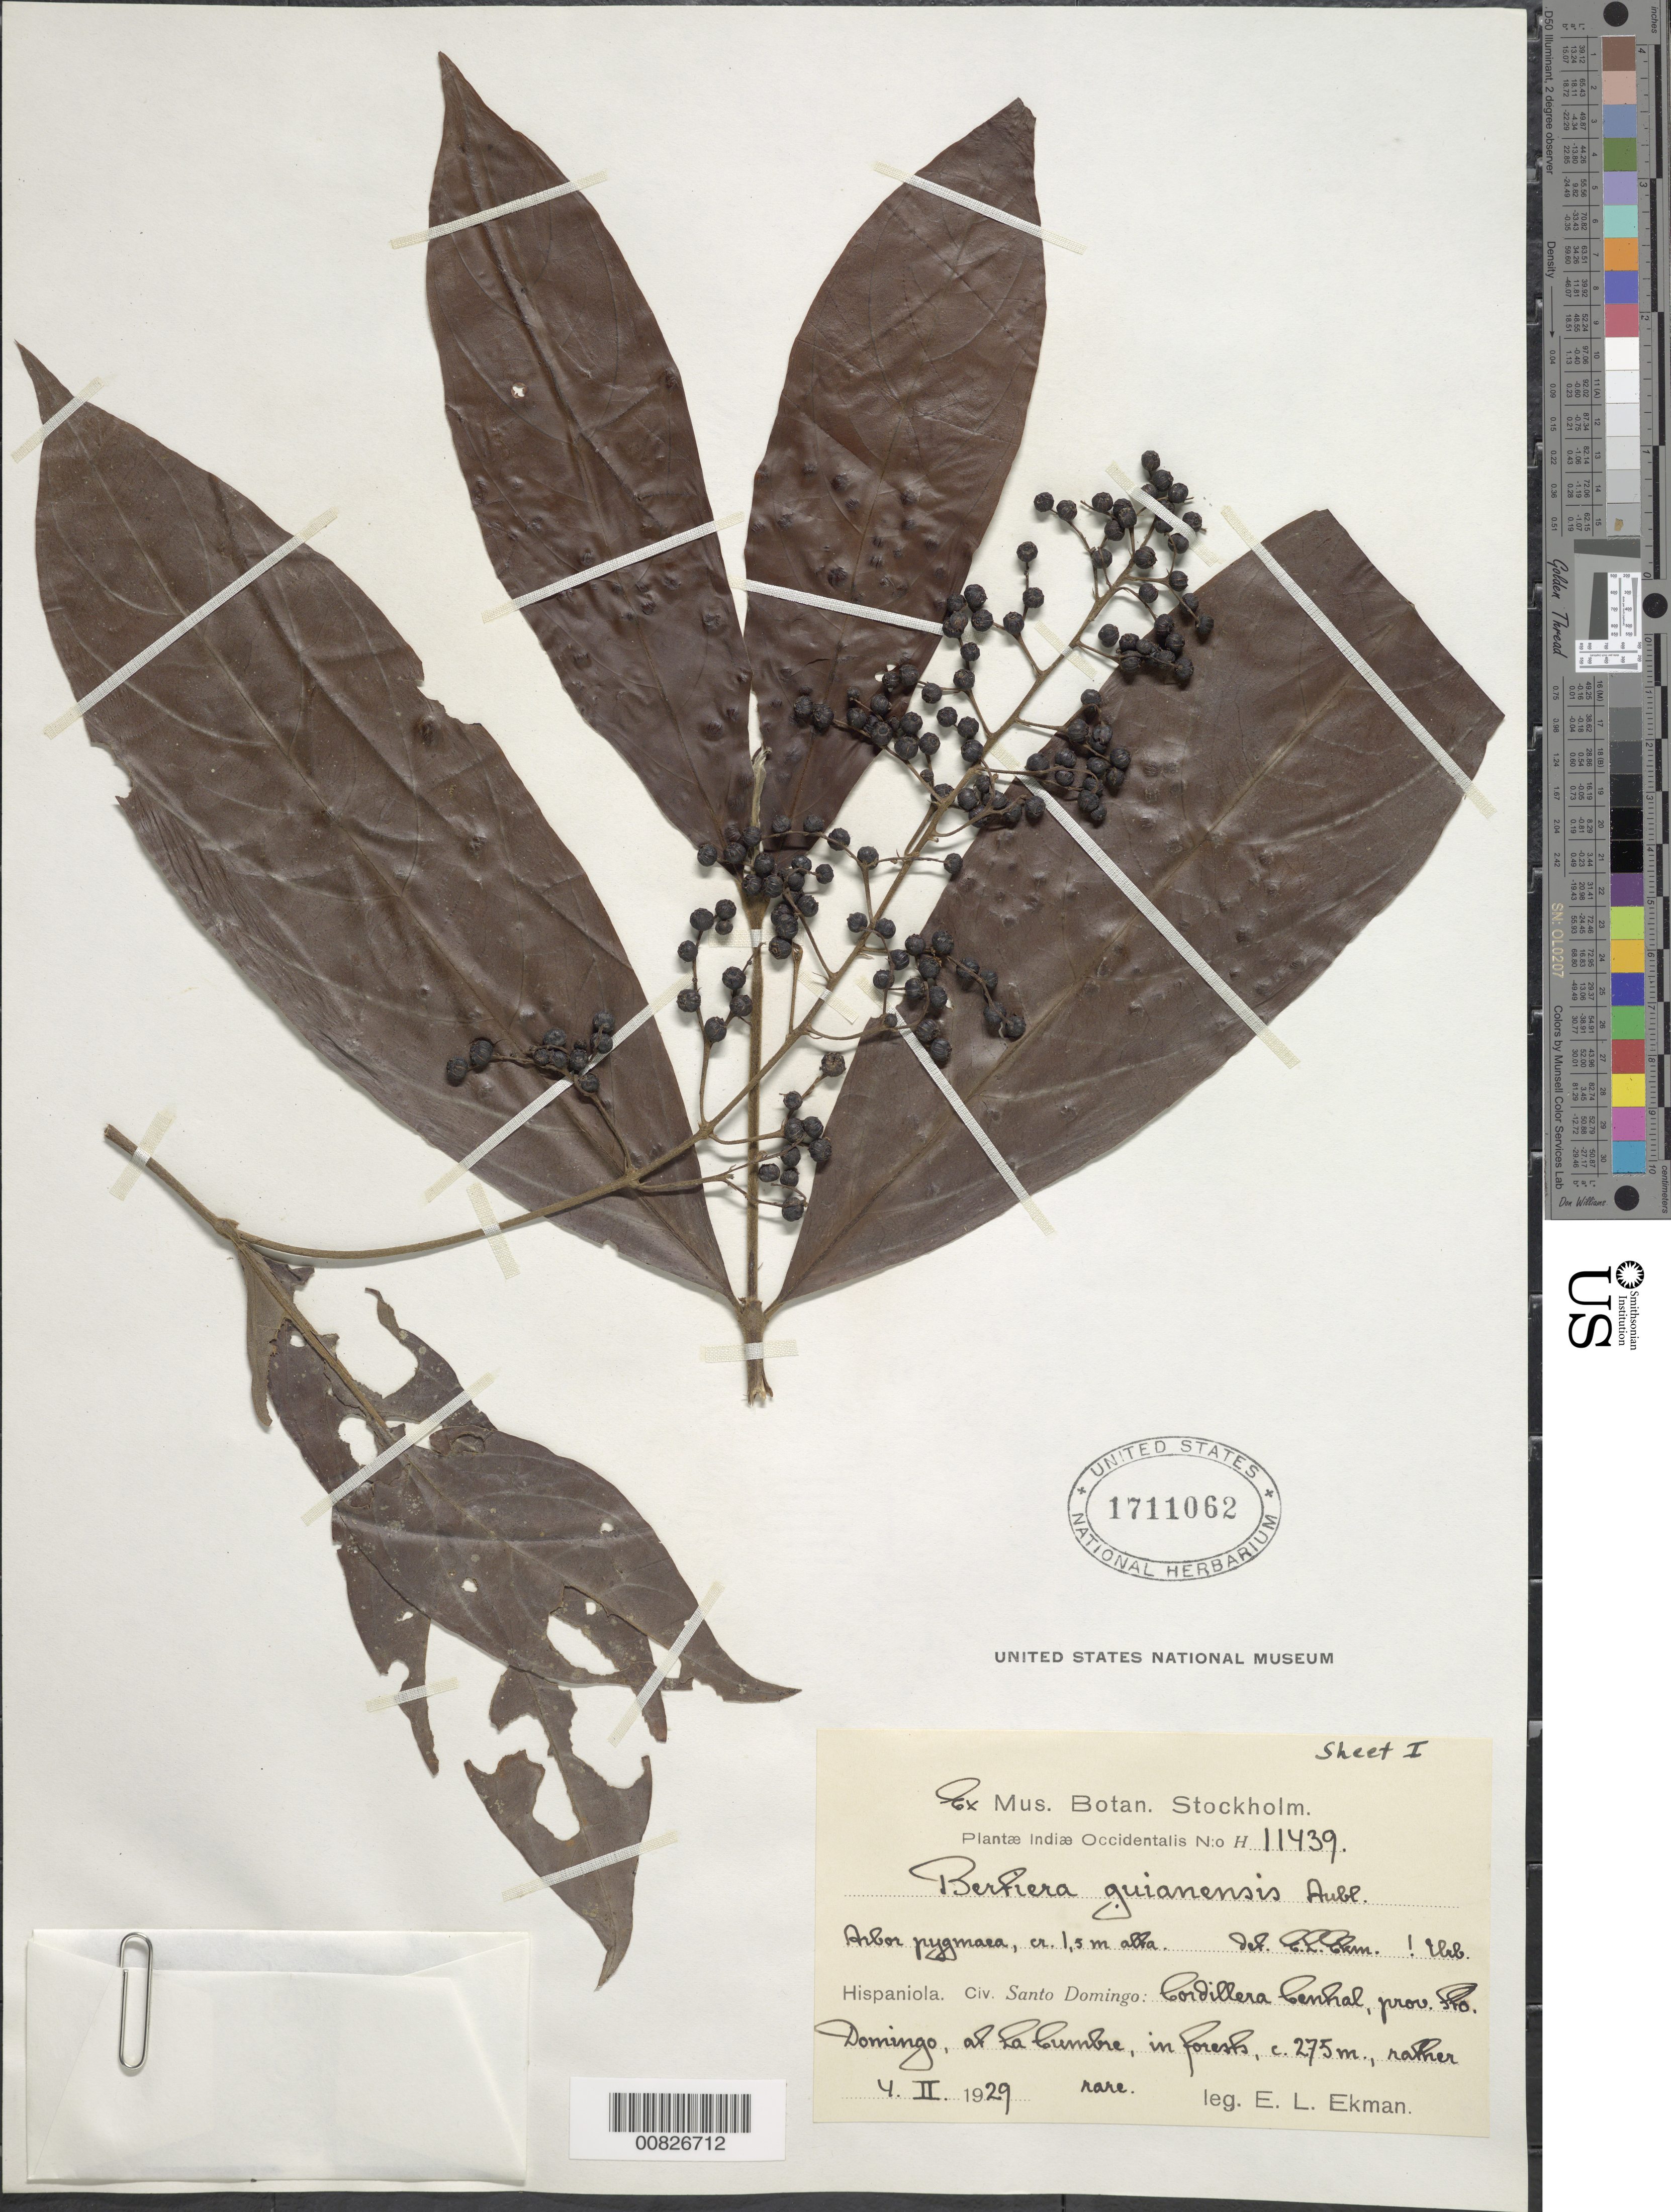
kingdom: Plantae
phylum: Tracheophyta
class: Magnoliopsida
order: Gentianales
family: Rubiaceae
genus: Bertiera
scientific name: Bertiera guianensis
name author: Aubl.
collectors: E. L. Ekman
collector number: H 11439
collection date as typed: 04 Feb 1929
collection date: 1929-02-04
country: Dominican Republic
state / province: Distrito Nacional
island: Hispaniola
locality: Cordillera Central, at La Cumbre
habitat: In forests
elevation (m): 275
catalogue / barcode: US 1711062